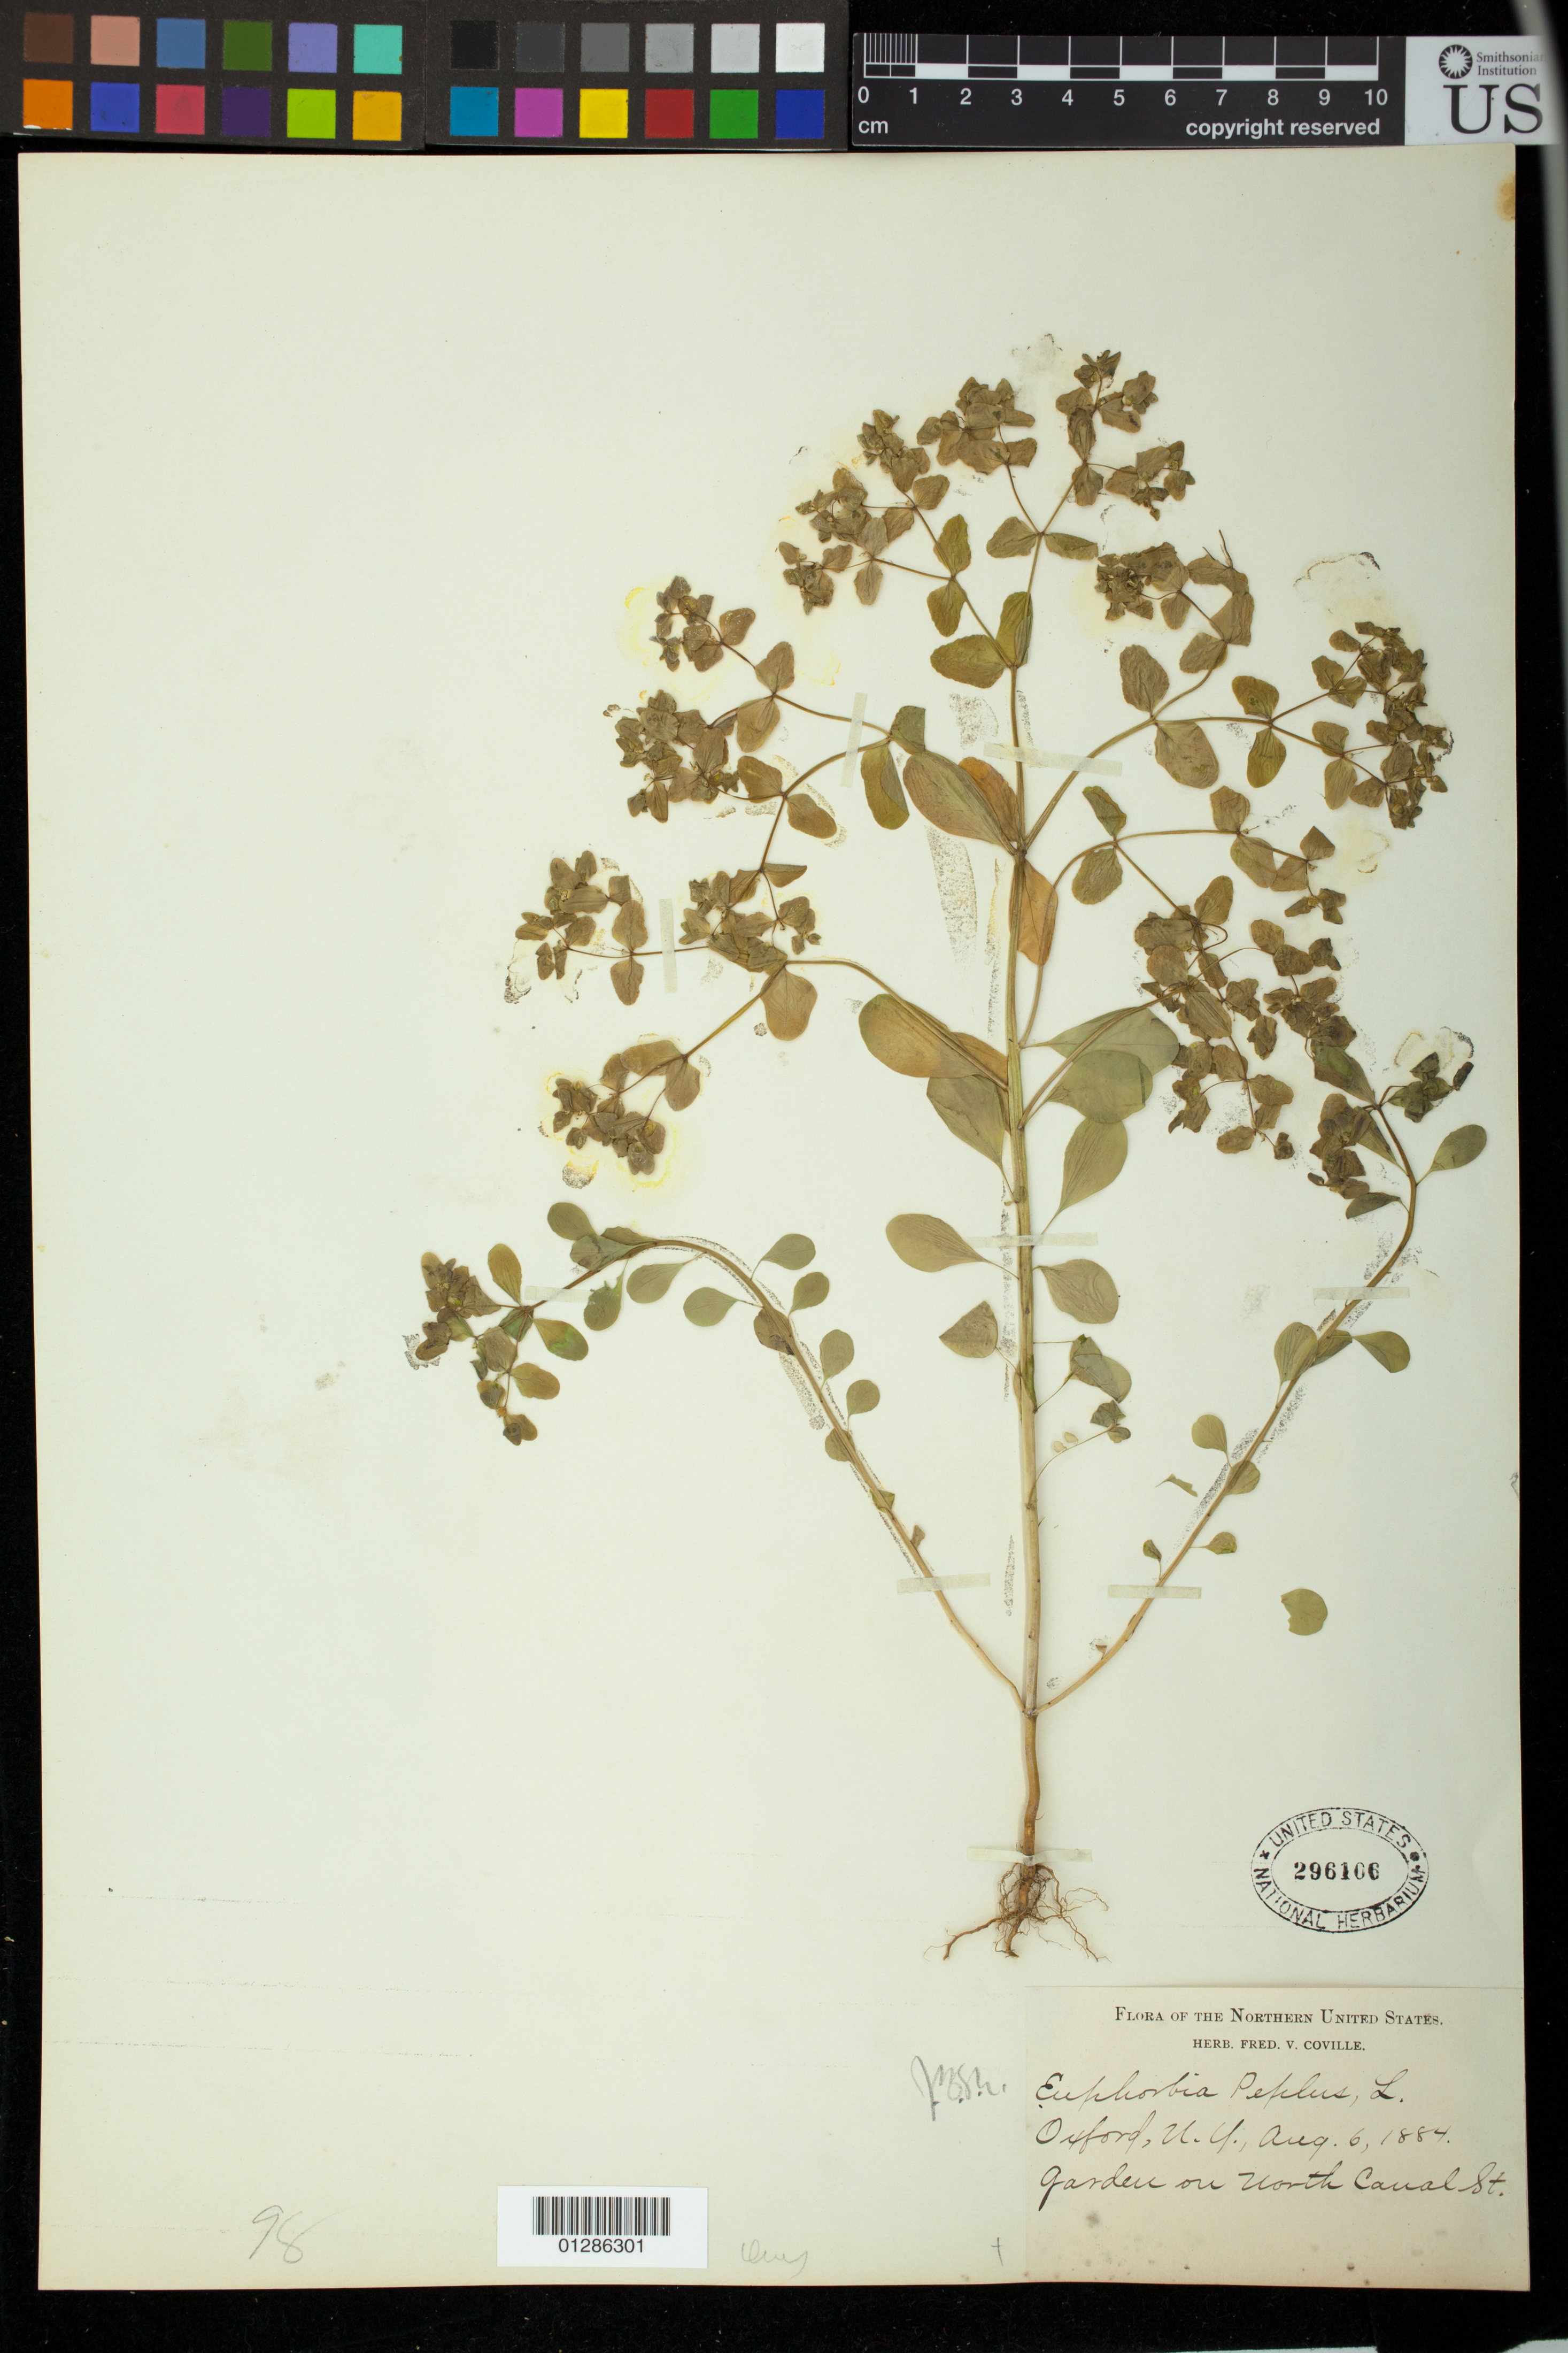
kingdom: Plantae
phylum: Tracheophyta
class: Magnoliopsida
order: Malpighiales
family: Euphorbiaceae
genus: Euphorbia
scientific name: Euphorbia peplus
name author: L.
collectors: F. V. Coville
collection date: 1884-08-06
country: United States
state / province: New York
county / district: Chenango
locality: Oxford, NY. Garden on North Canal St.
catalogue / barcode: US 296106